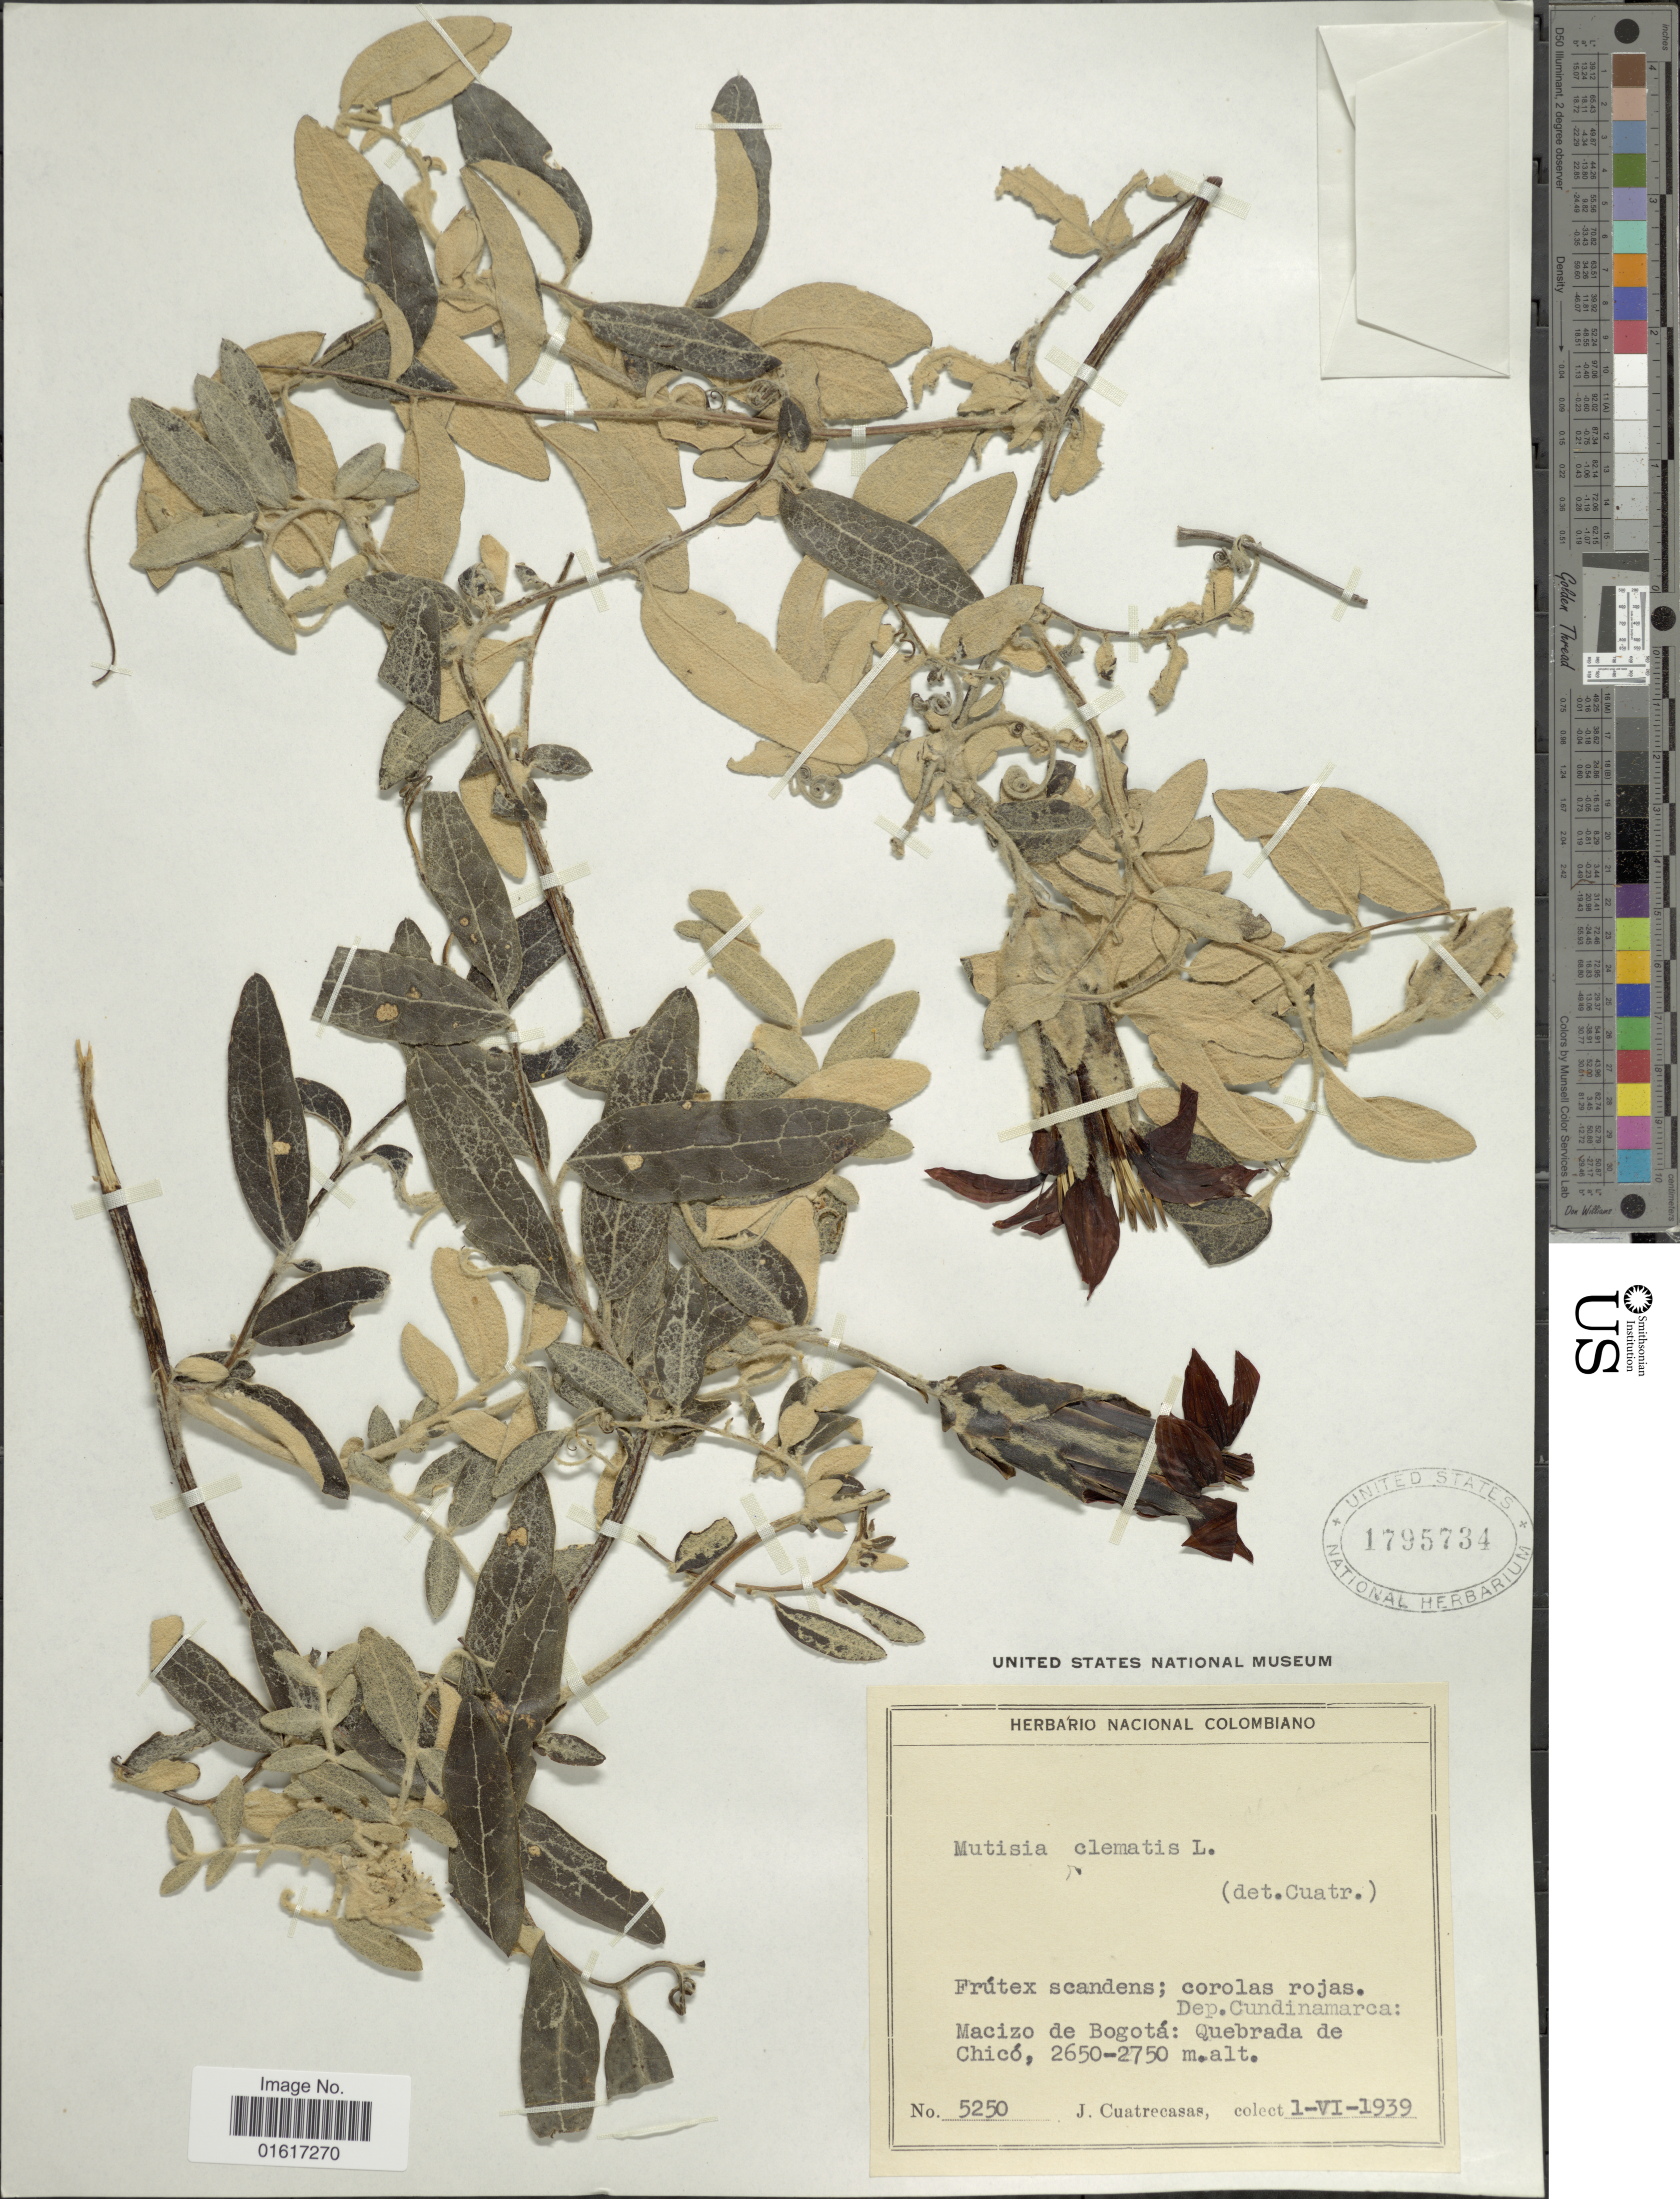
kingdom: Plantae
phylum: Tracheophyta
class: Magnoliopsida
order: Asterales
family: Asteraceae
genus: Mutisia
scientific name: Mutisia clematis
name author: L. f.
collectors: J. Cuatrecasas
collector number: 5250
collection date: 1939-06-01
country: Colombia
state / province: Cundinamarca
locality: Macizo de Bogotá: Quebrada de Chicó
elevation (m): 2650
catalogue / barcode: US 1795734